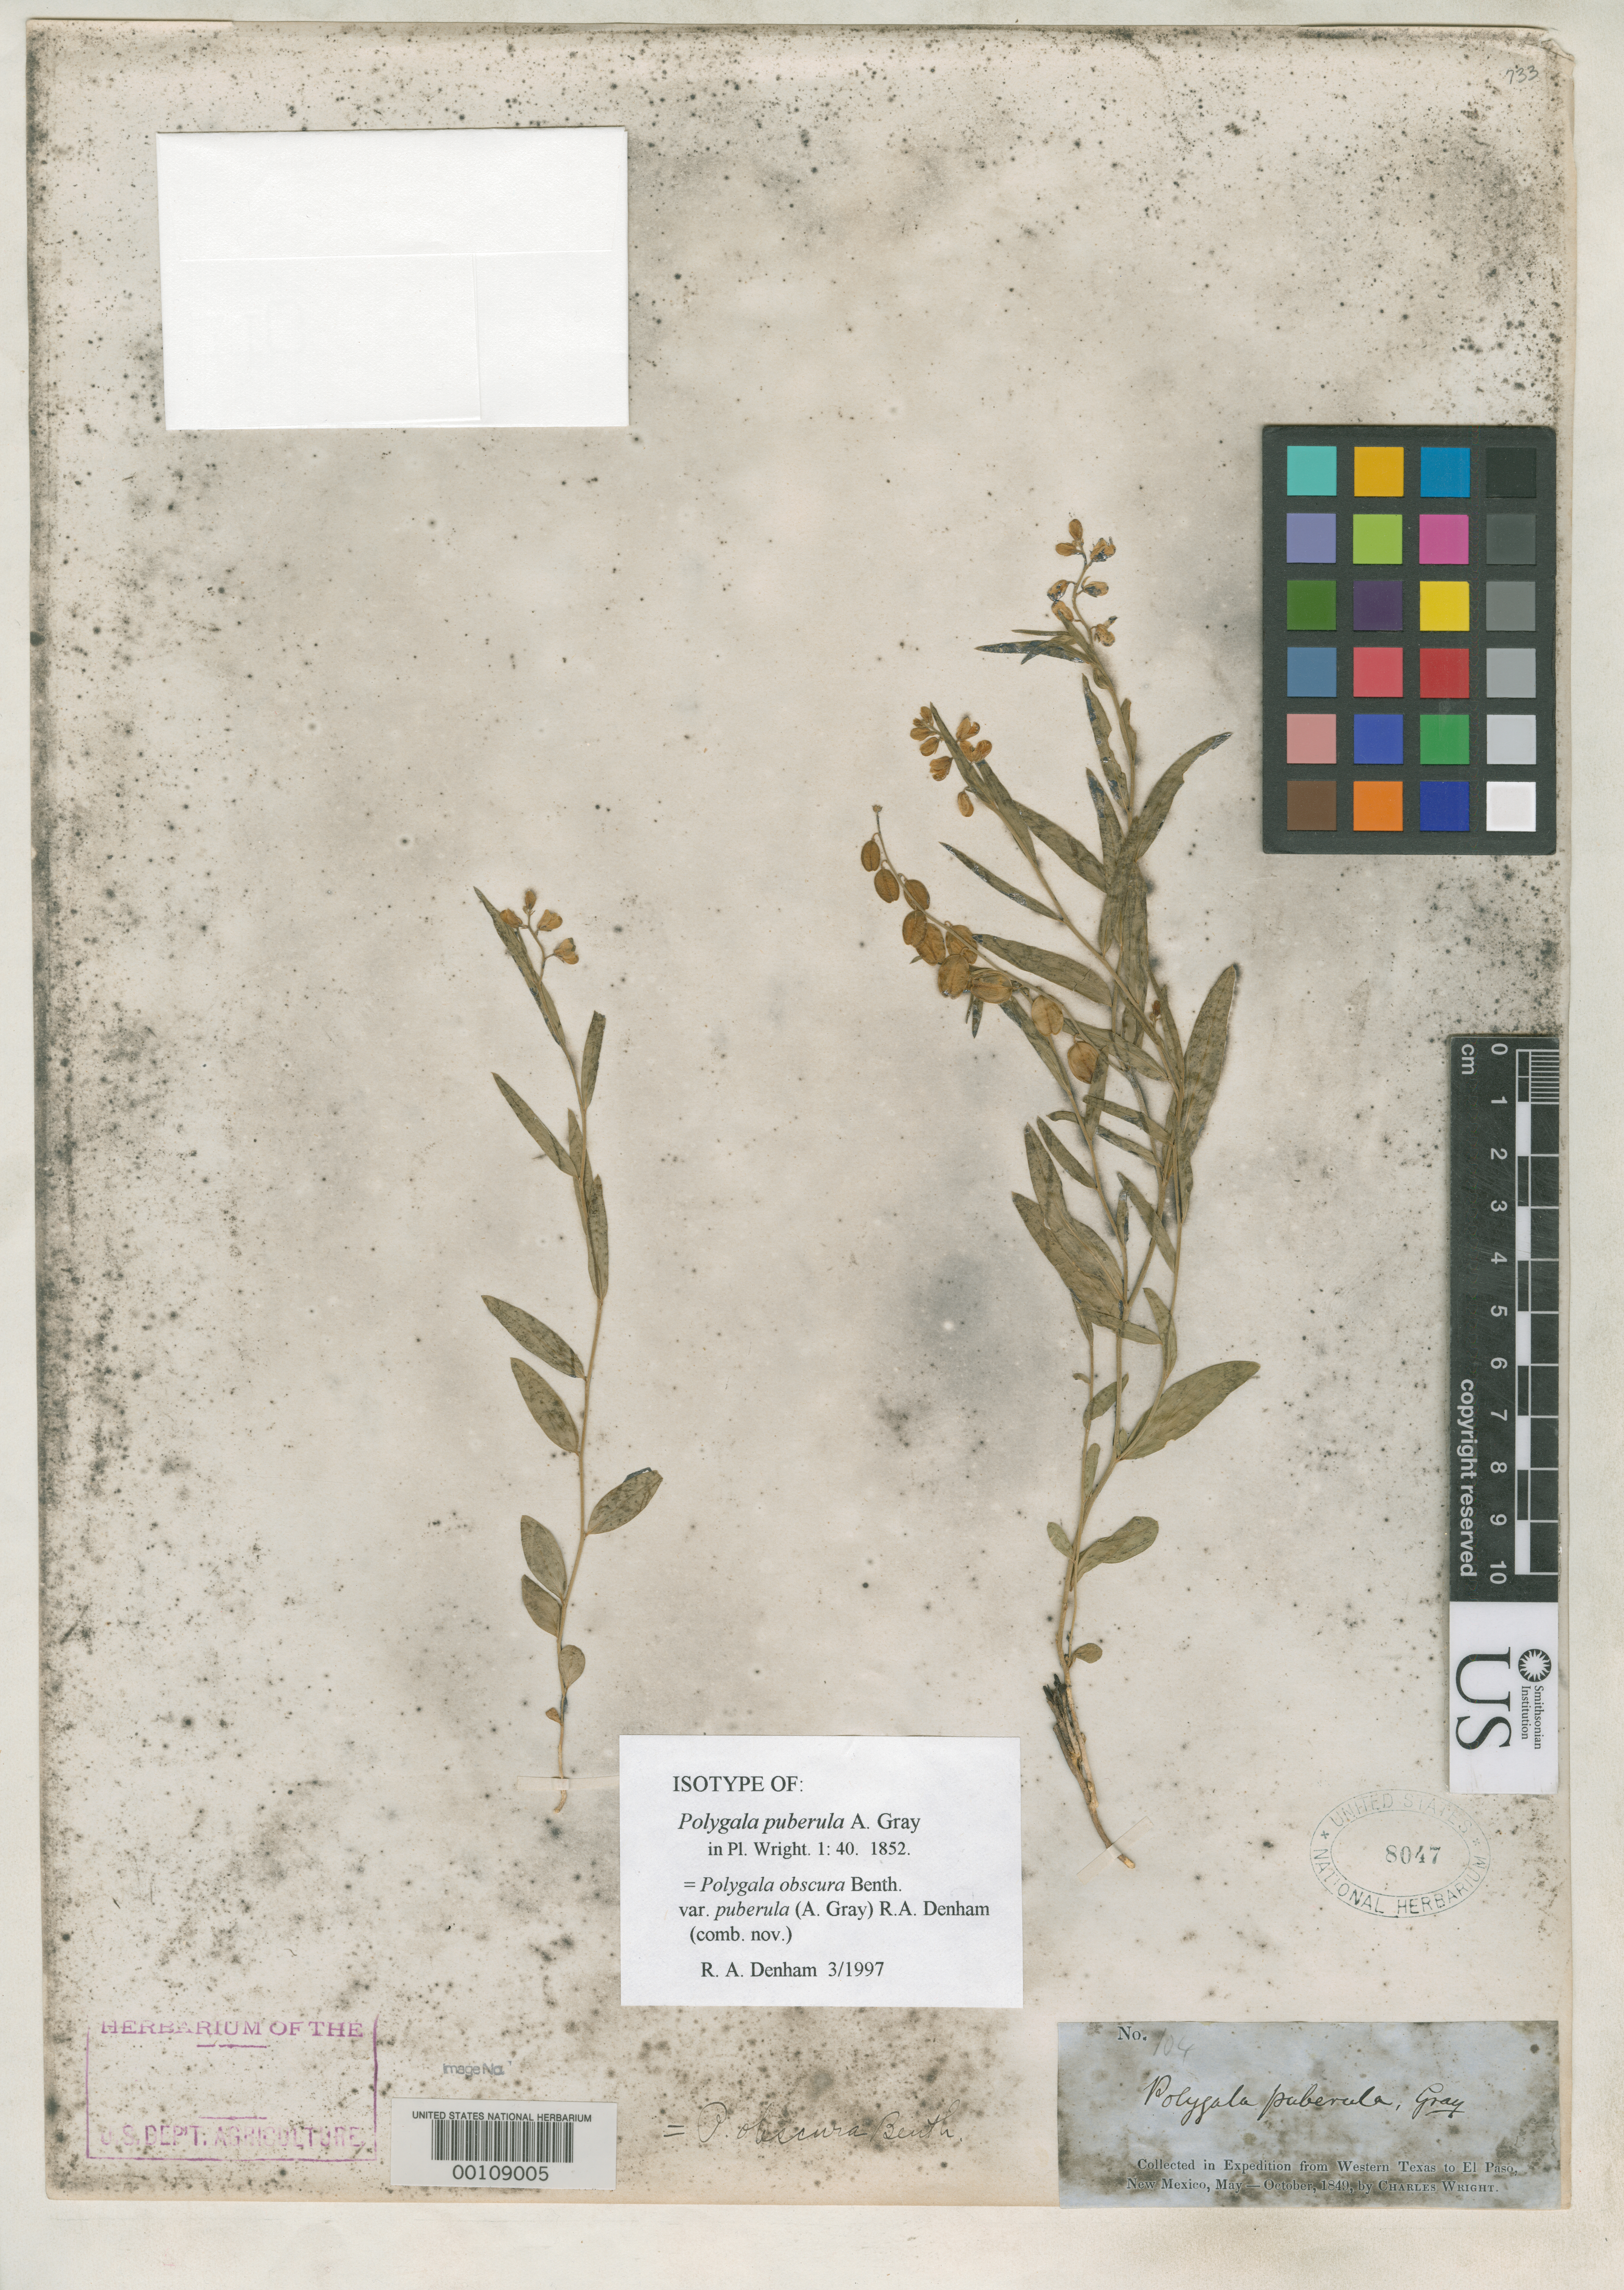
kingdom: Plantae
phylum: Tracheophyta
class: Magnoliopsida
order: Fabales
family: Polygalaceae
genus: Polygala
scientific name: Polygala puberula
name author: A. Gray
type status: Isotype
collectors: C. Wright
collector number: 104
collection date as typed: May 1849 to -- Oct 1849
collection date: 1849-05/1849-10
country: United States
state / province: Texas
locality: Western Texas to El Paso, New Mexico.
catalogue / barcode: US 8047